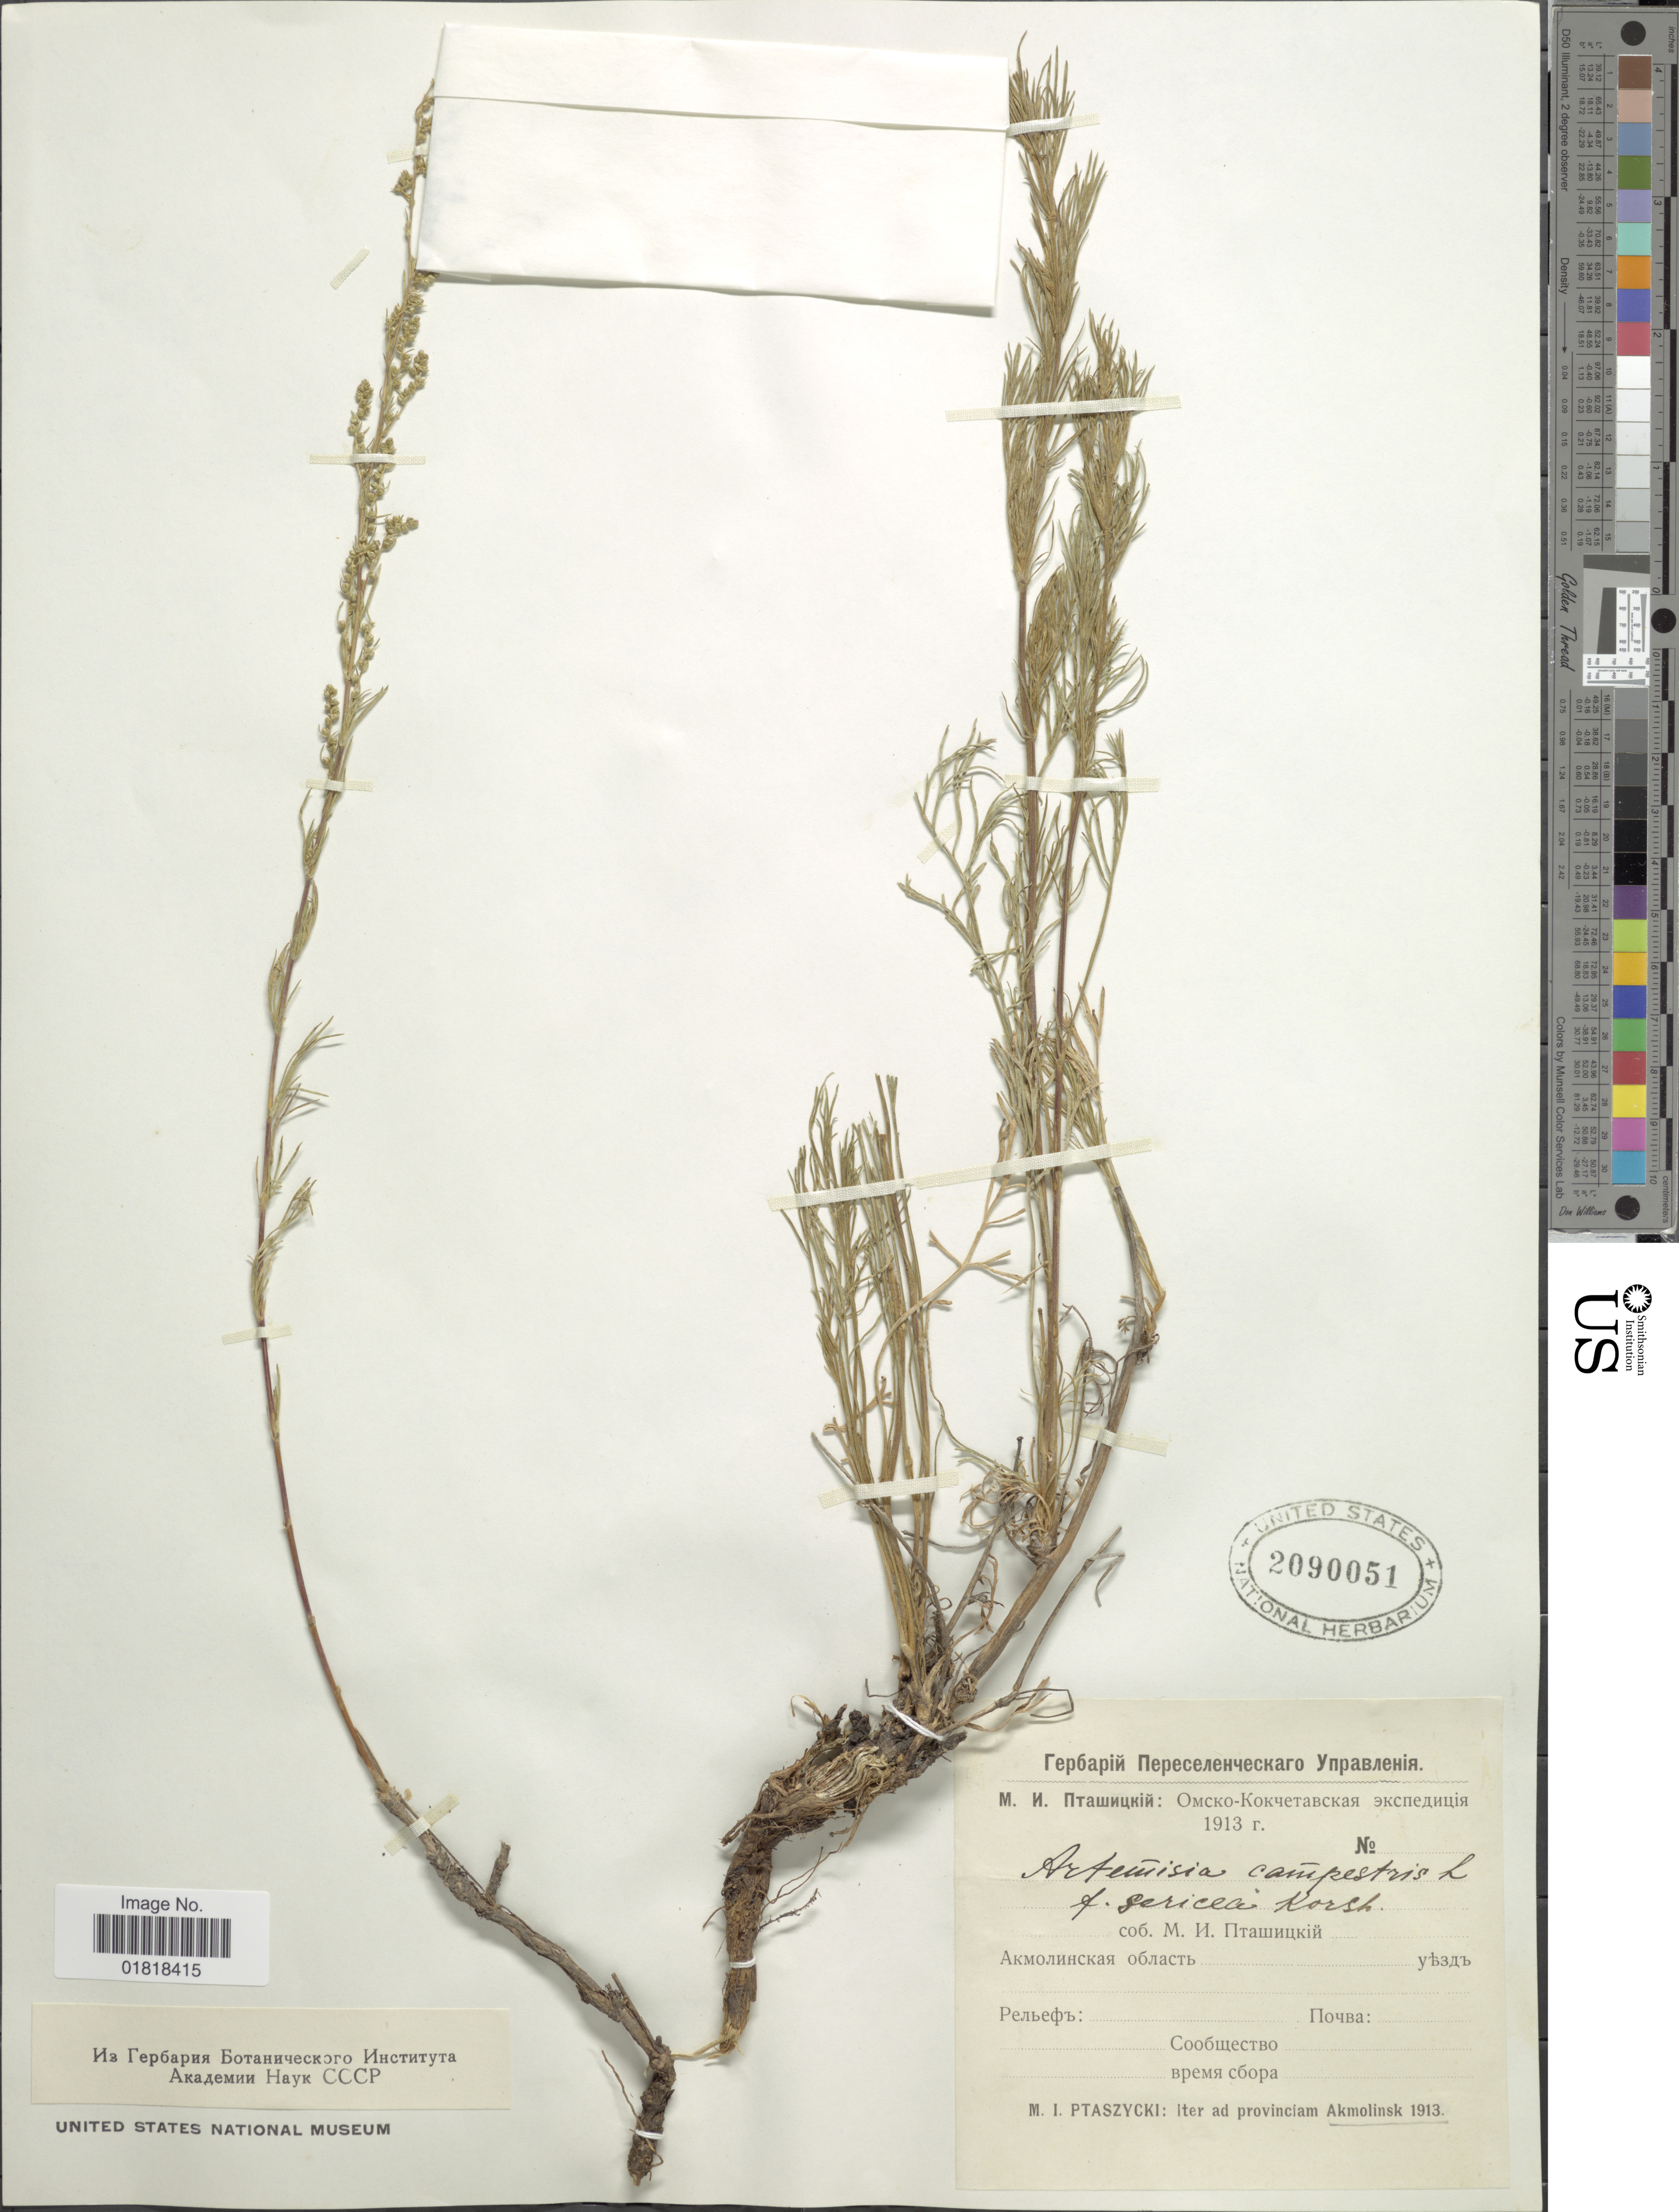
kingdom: Plantae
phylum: Tracheophyta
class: Magnoliopsida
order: Asterales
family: Asteraceae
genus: Artemisia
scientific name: Artemisia campestris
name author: L.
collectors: M. Ptaszycki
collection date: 1913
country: Kazakhstan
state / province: Astana (city)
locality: Prov. Akmolinsk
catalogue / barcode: US 2090051